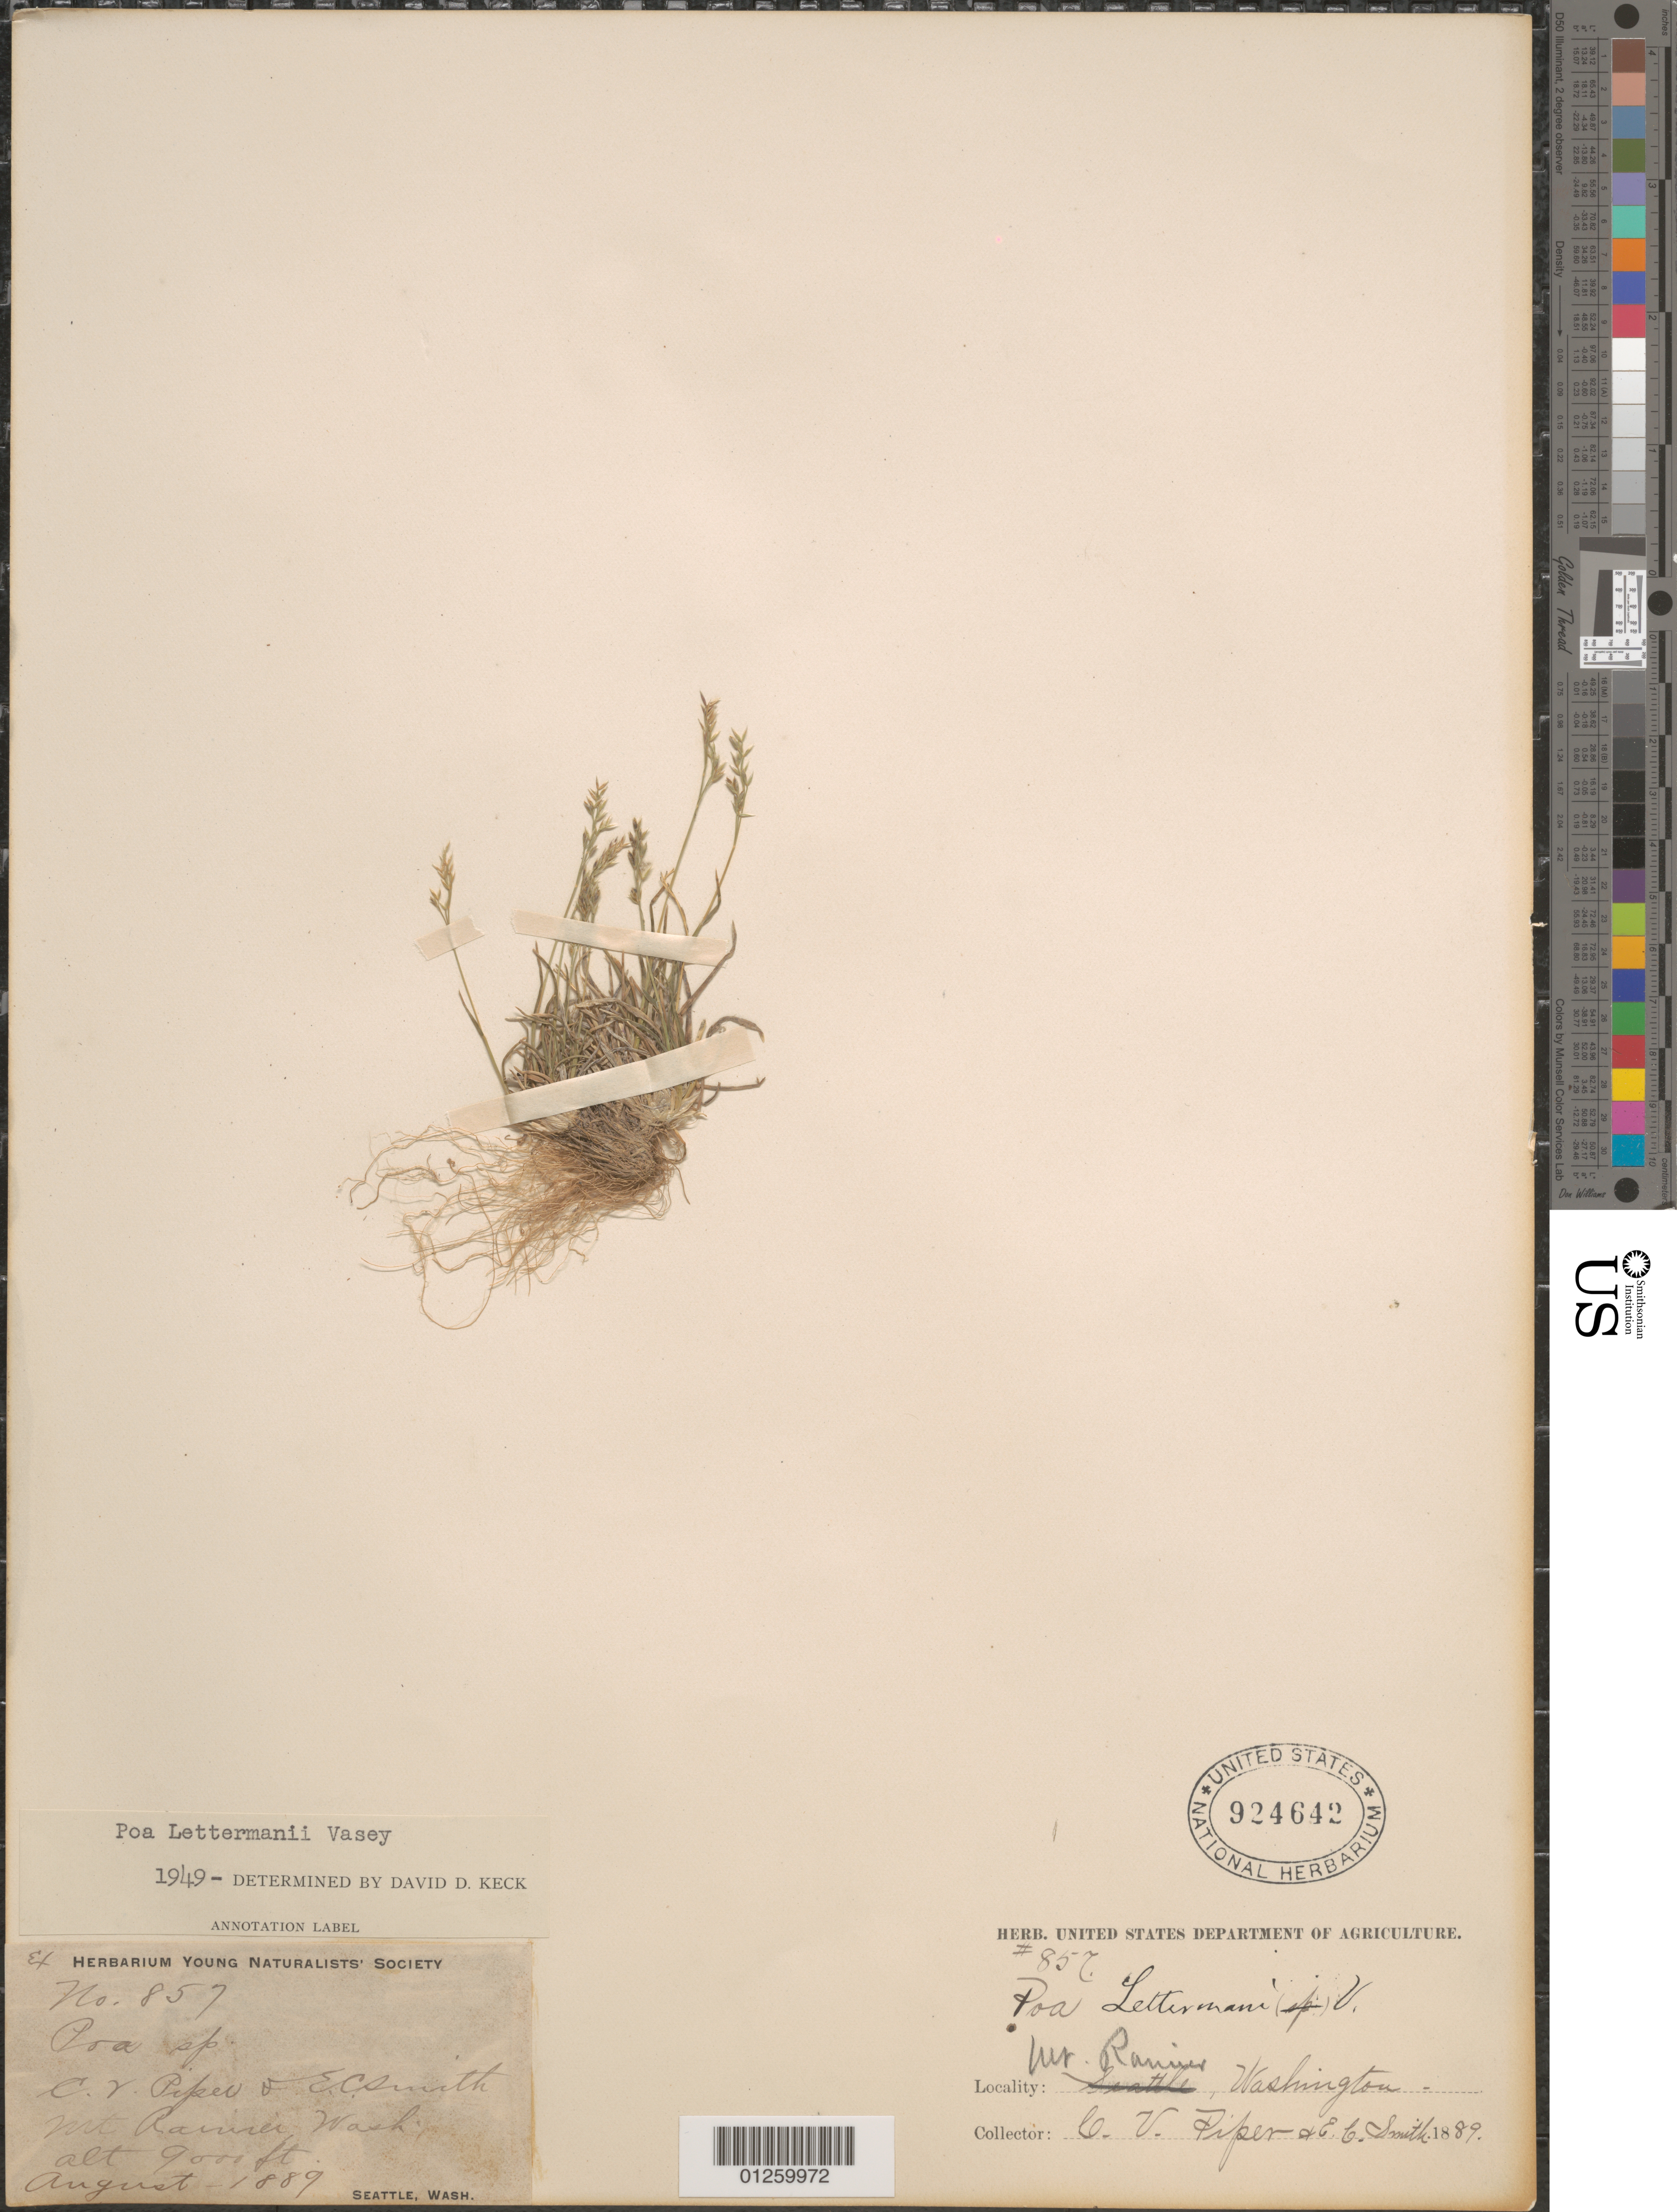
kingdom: Plantae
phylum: Tracheophyta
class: Liliopsida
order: Poales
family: Poaceae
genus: Poa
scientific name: Poa lettermanii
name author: Vasey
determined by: Soreng, Robert J., Research Associate (BOT), Smithsonian Institution - National Museum of Natural History (UNITED STATES)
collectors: C. V. Piper & E. C. Smith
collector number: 857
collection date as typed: August 1889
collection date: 1889-08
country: United States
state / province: Washington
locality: Mt. Rainier.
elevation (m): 2743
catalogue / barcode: US 924642